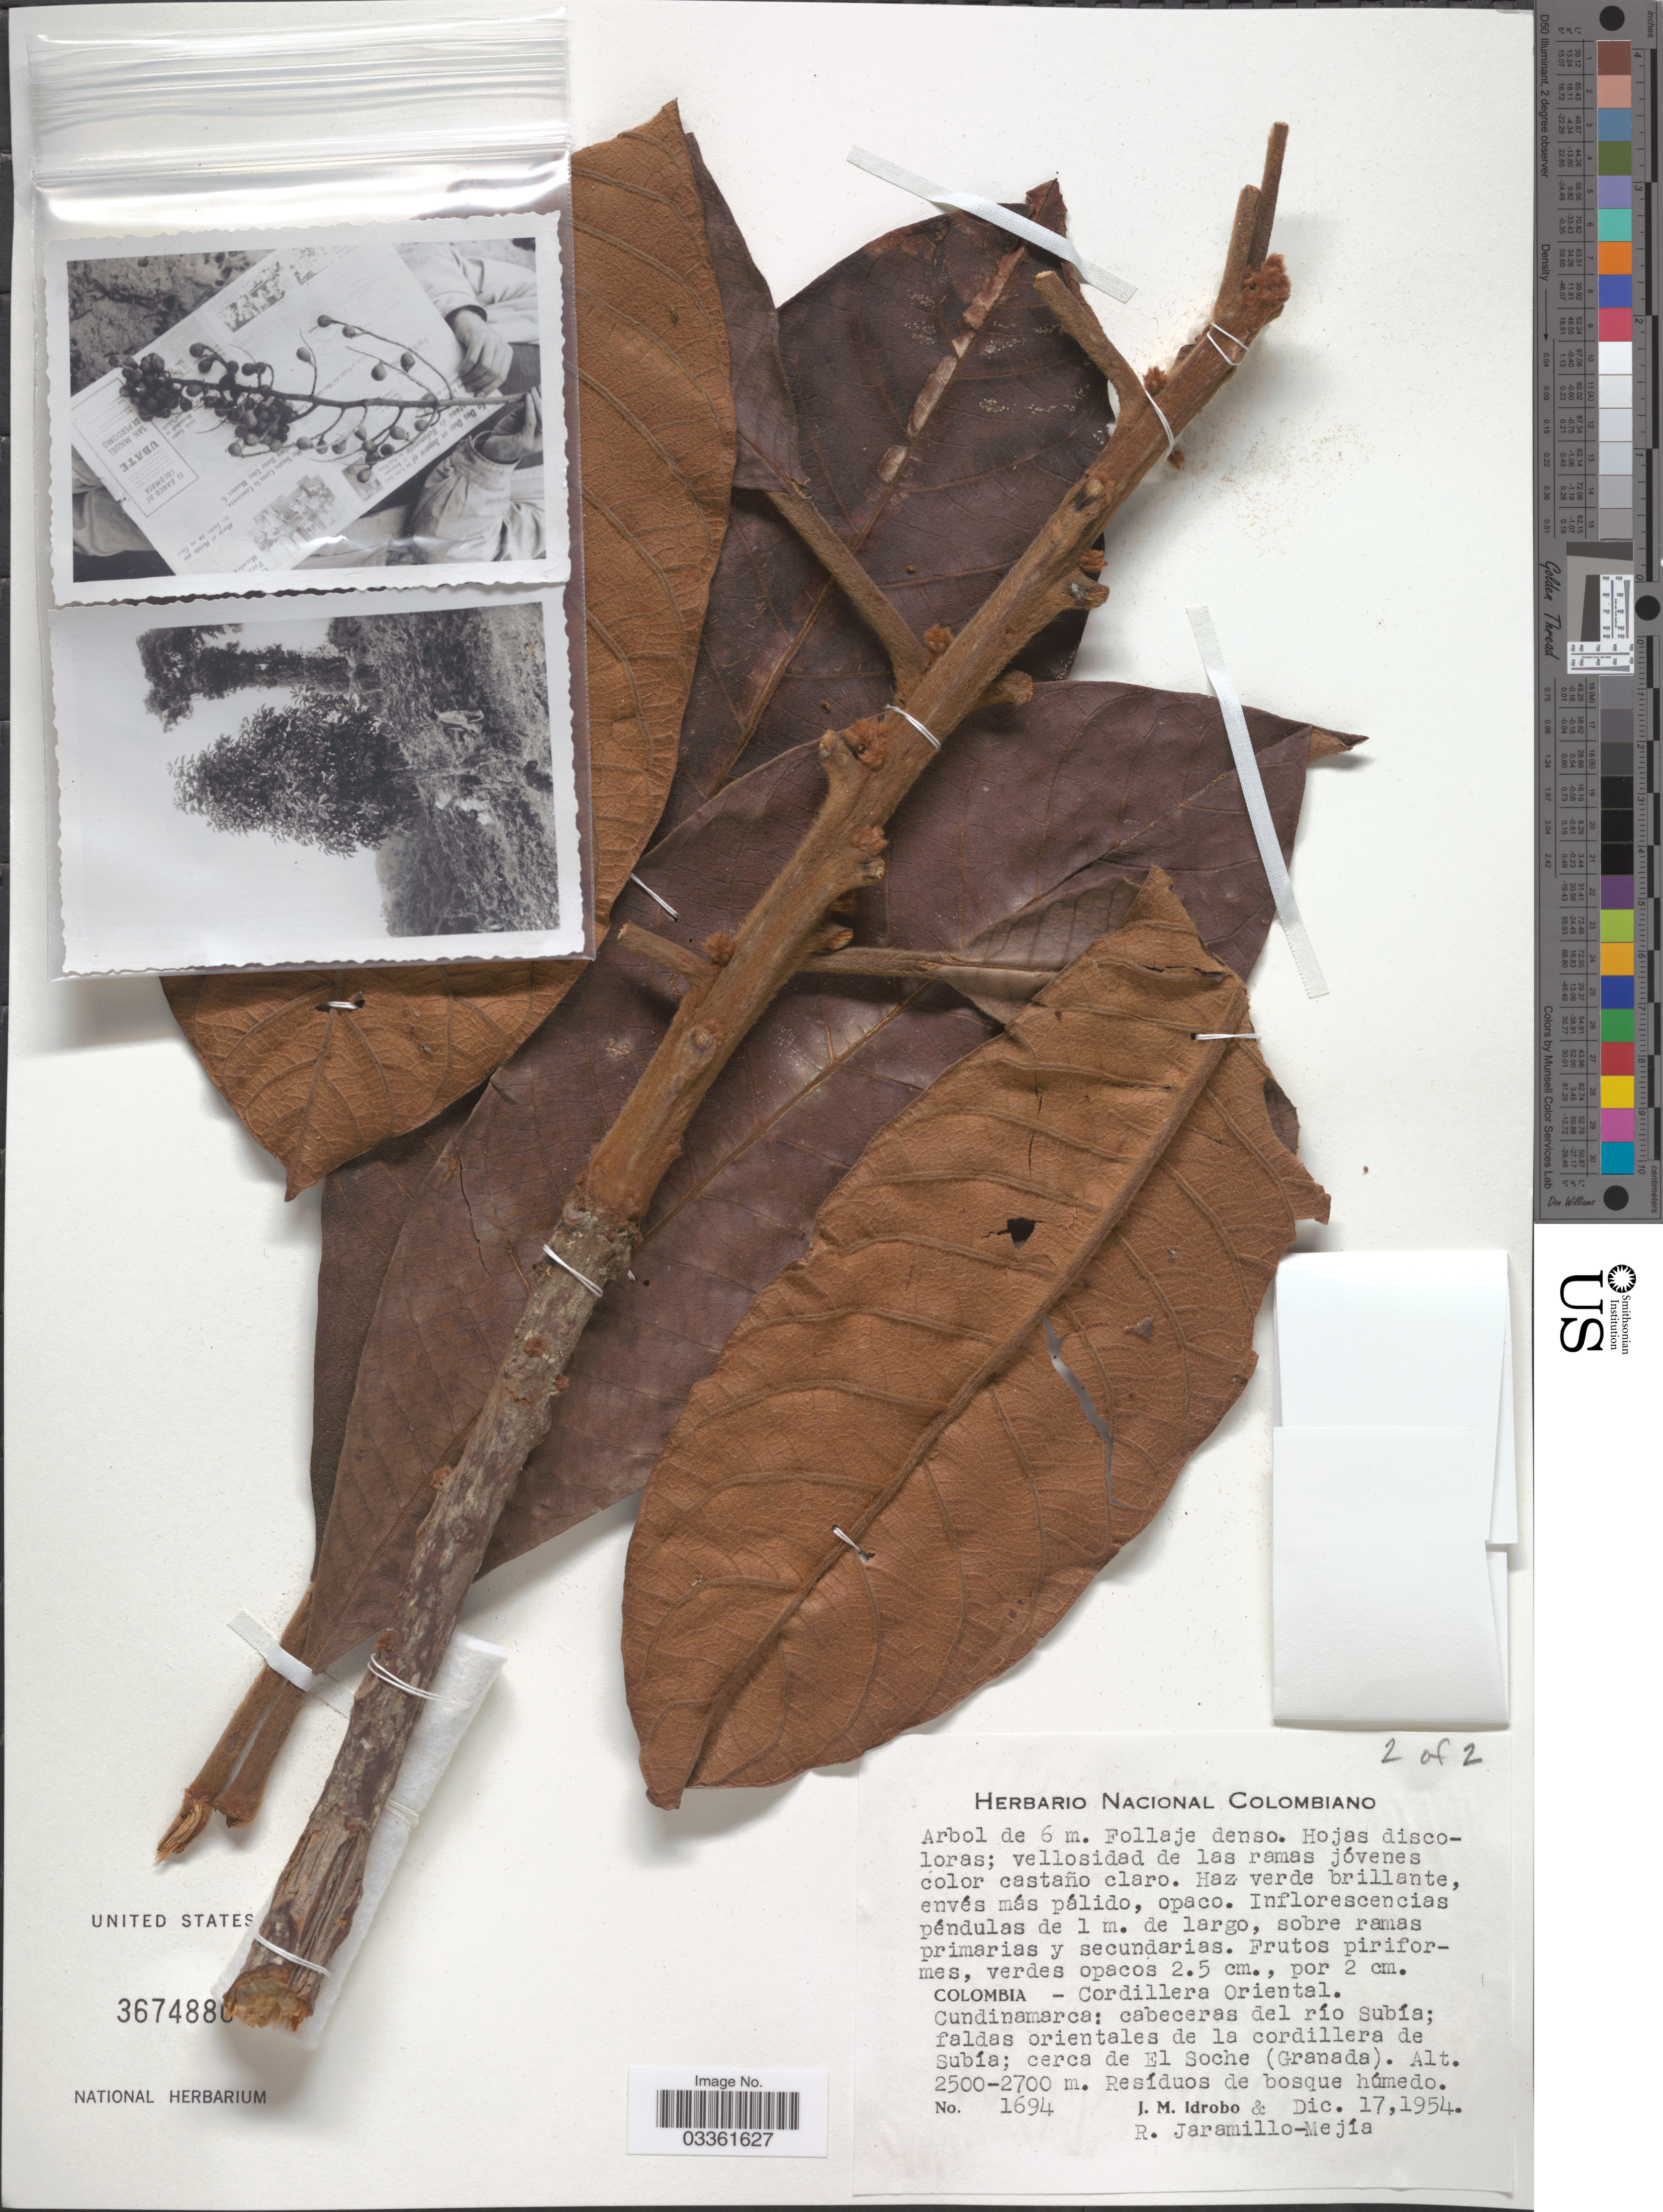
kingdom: Plantae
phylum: Tracheophyta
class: Magnoliopsida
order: Proteales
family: Sabiaceae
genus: Meliosma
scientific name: Meliosma bogotana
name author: Steyerm.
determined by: Ávila, F. A.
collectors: J. M. Idrobo & R. Jaramillo M.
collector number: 1694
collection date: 1954-12-17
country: Colombia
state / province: Cundinamarca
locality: Cordillera Oriental. Cabeceras del río Subía; faldas orientales de la cordillera de Subía; cerca de El Soche (Granada).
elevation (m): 2500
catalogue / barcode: US 3674880